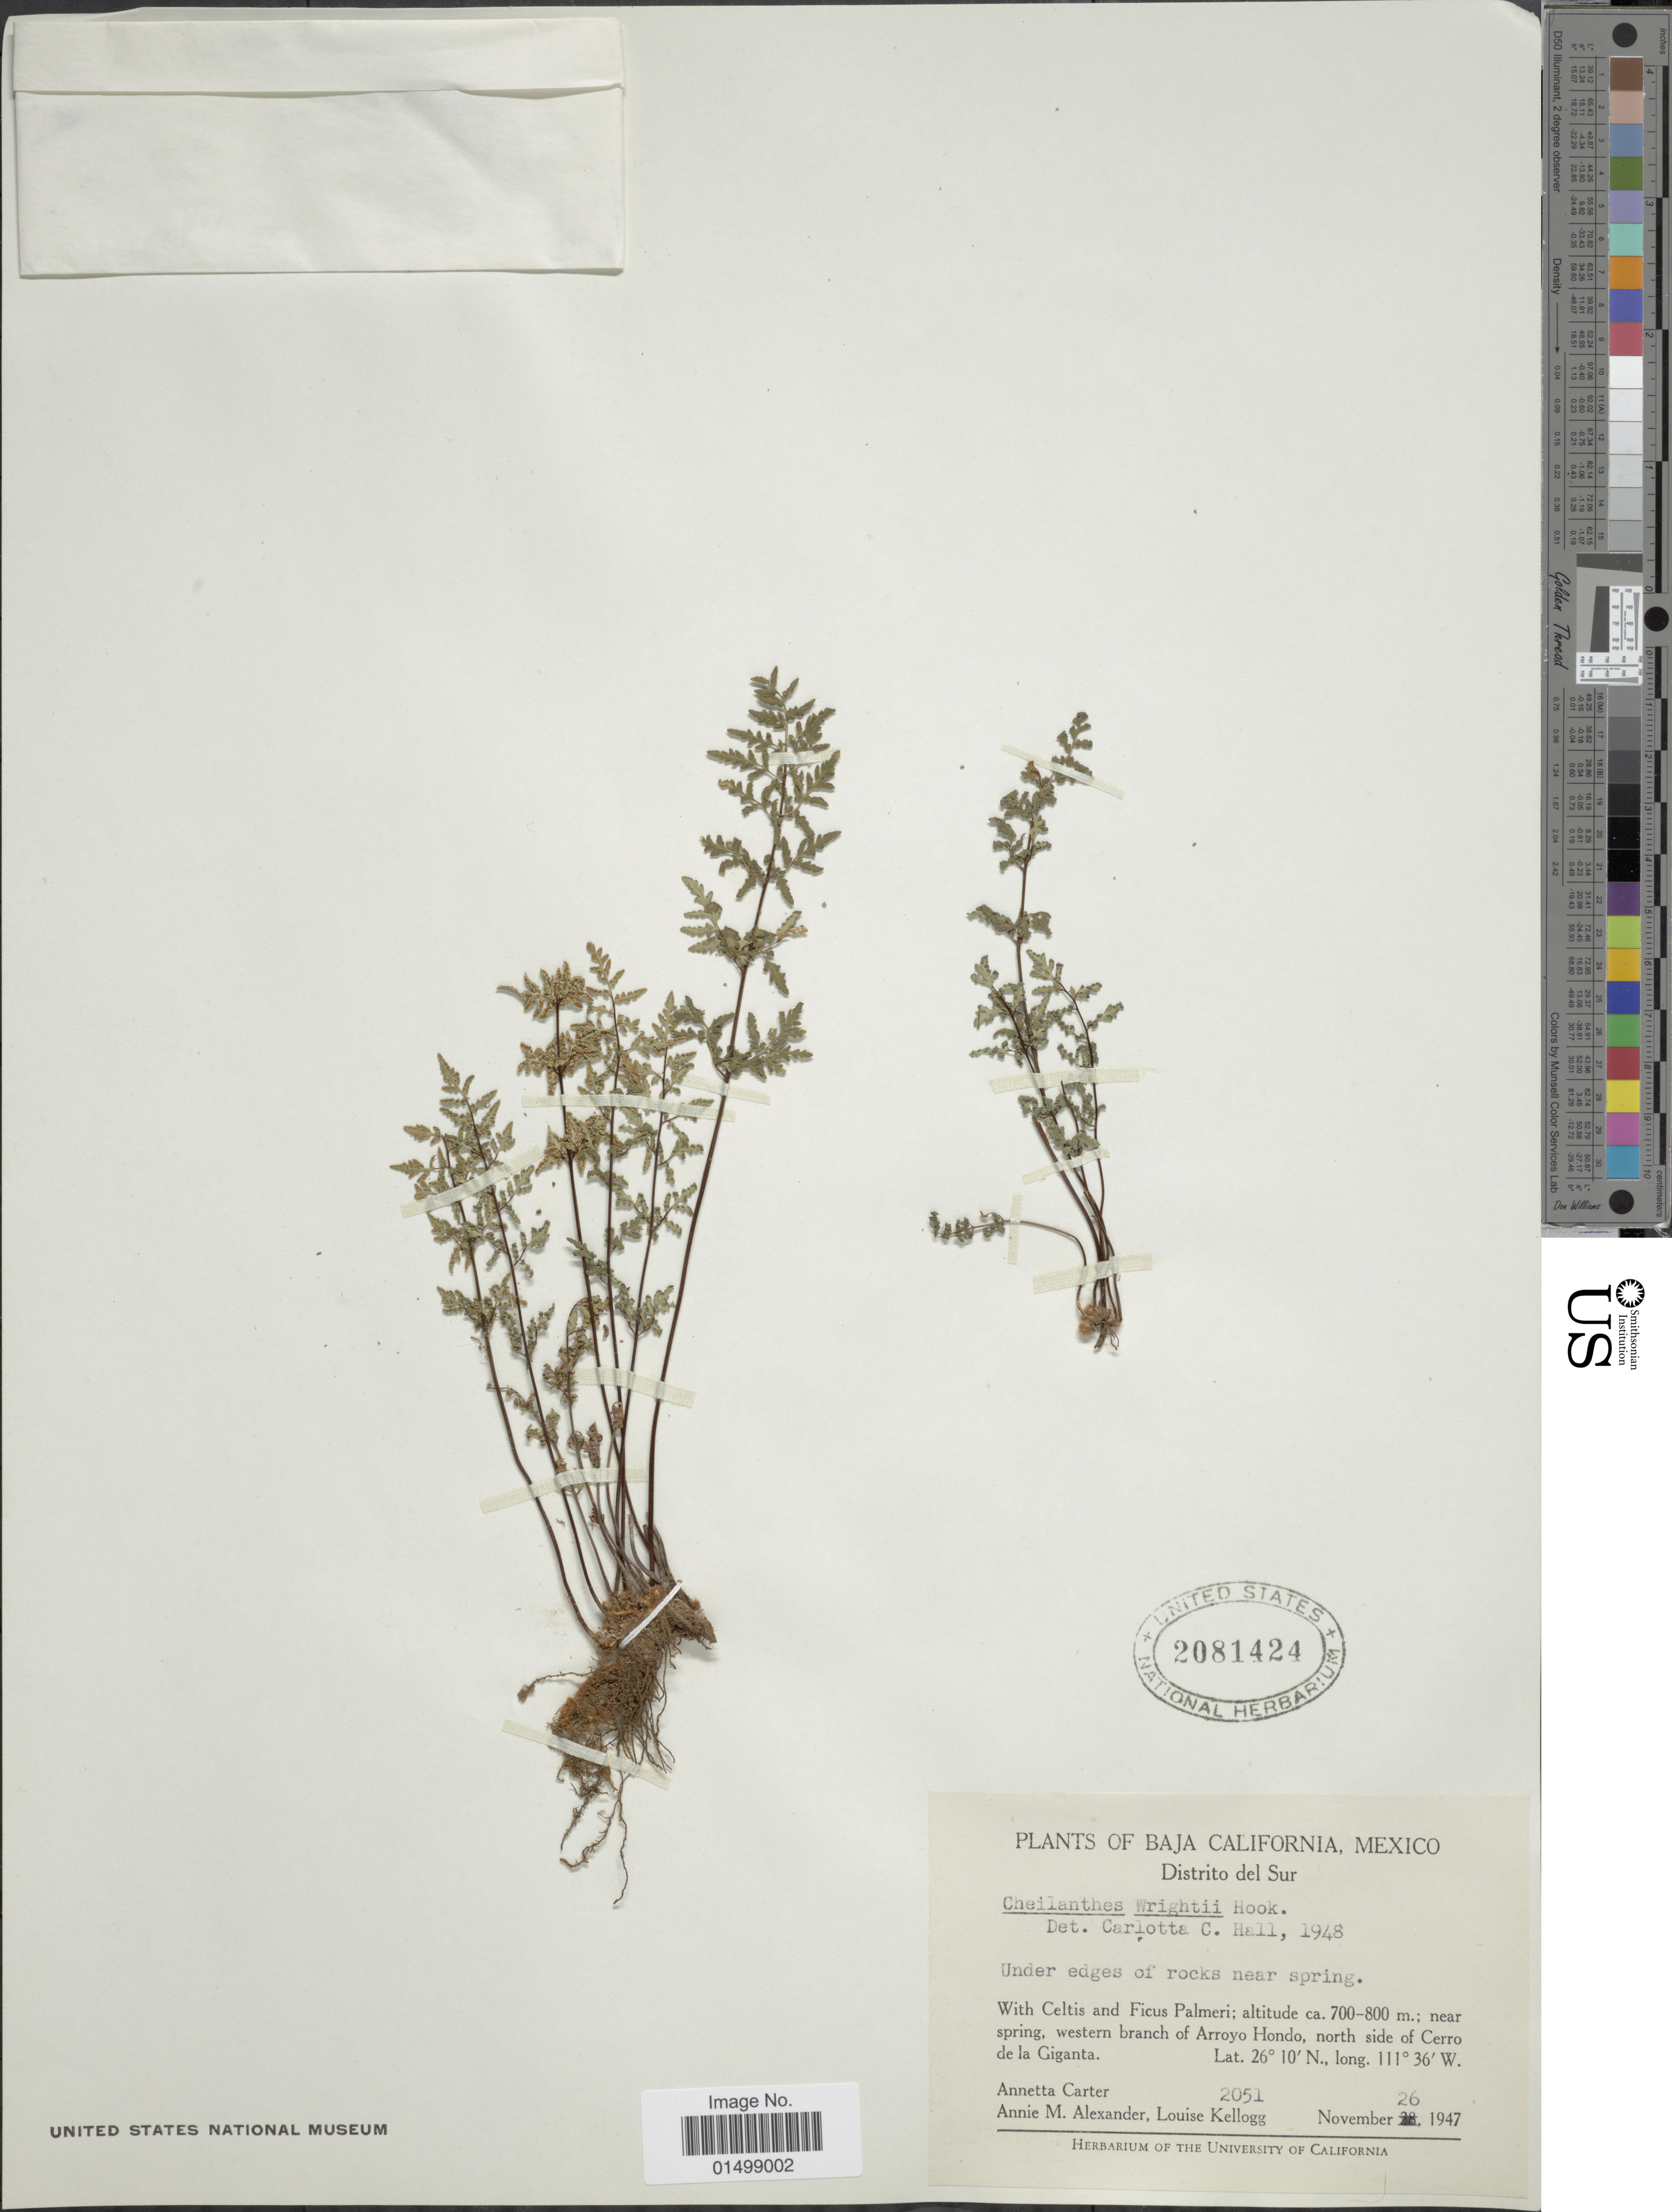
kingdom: Plantae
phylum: Tracheophyta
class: Polypodiopsida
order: Polypodiales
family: Pteridaceae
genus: Cheilanthes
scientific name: Cheilanthes wrightii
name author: Hook.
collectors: A. Carter, A. M. Alexander & L. Kellogg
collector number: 2051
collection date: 1947-11-16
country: Mexico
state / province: Baja California Sur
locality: Baja California,Mexico. Distrito del Sur. western branch of Arroyo Hondo, north side of Cerro de la Giganta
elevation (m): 700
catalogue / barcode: US 2081424